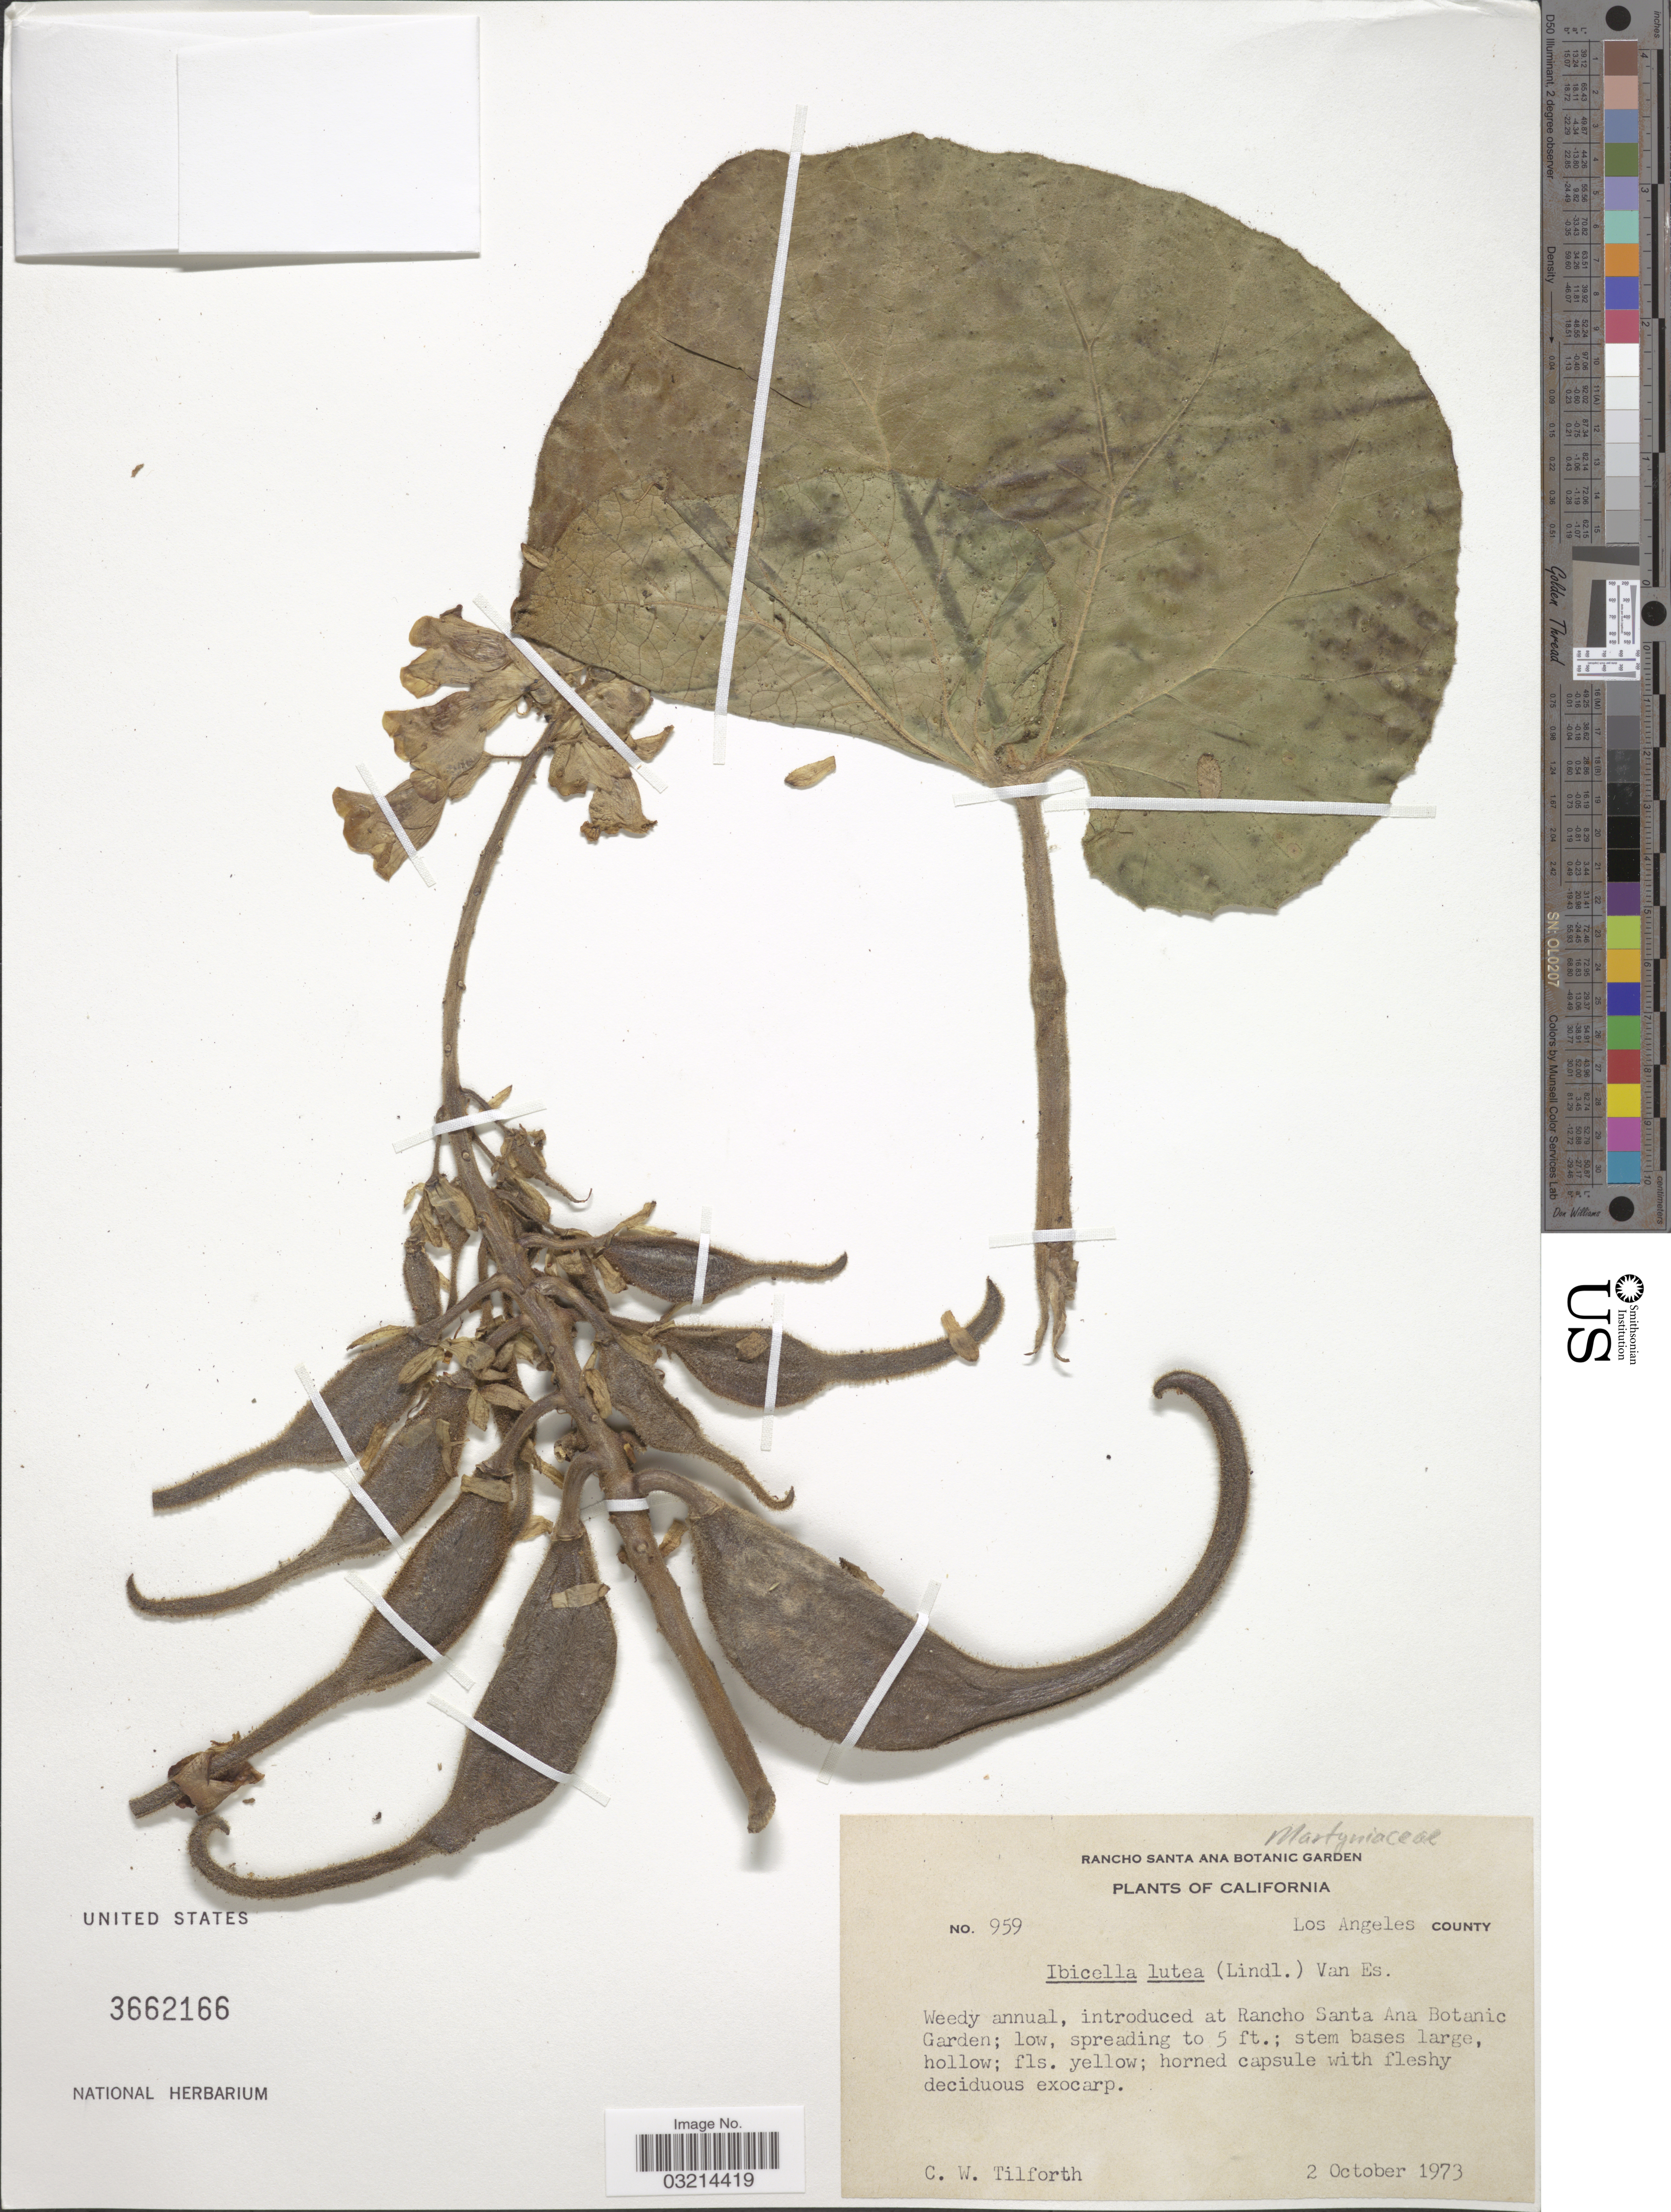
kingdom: Plantae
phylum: Tracheophyta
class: Magnoliopsida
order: Lamiales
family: Martyniaceae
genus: Ibicella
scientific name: Ibicella lutea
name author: (Lindl.) Van Eselt.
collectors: C. Tilforth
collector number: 959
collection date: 1973-10-02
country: United States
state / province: California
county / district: Los Angeles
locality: Los Angeles County, Weedy annual, introduced at Rancho Santa Ana Botanic Garden.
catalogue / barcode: US 3662166